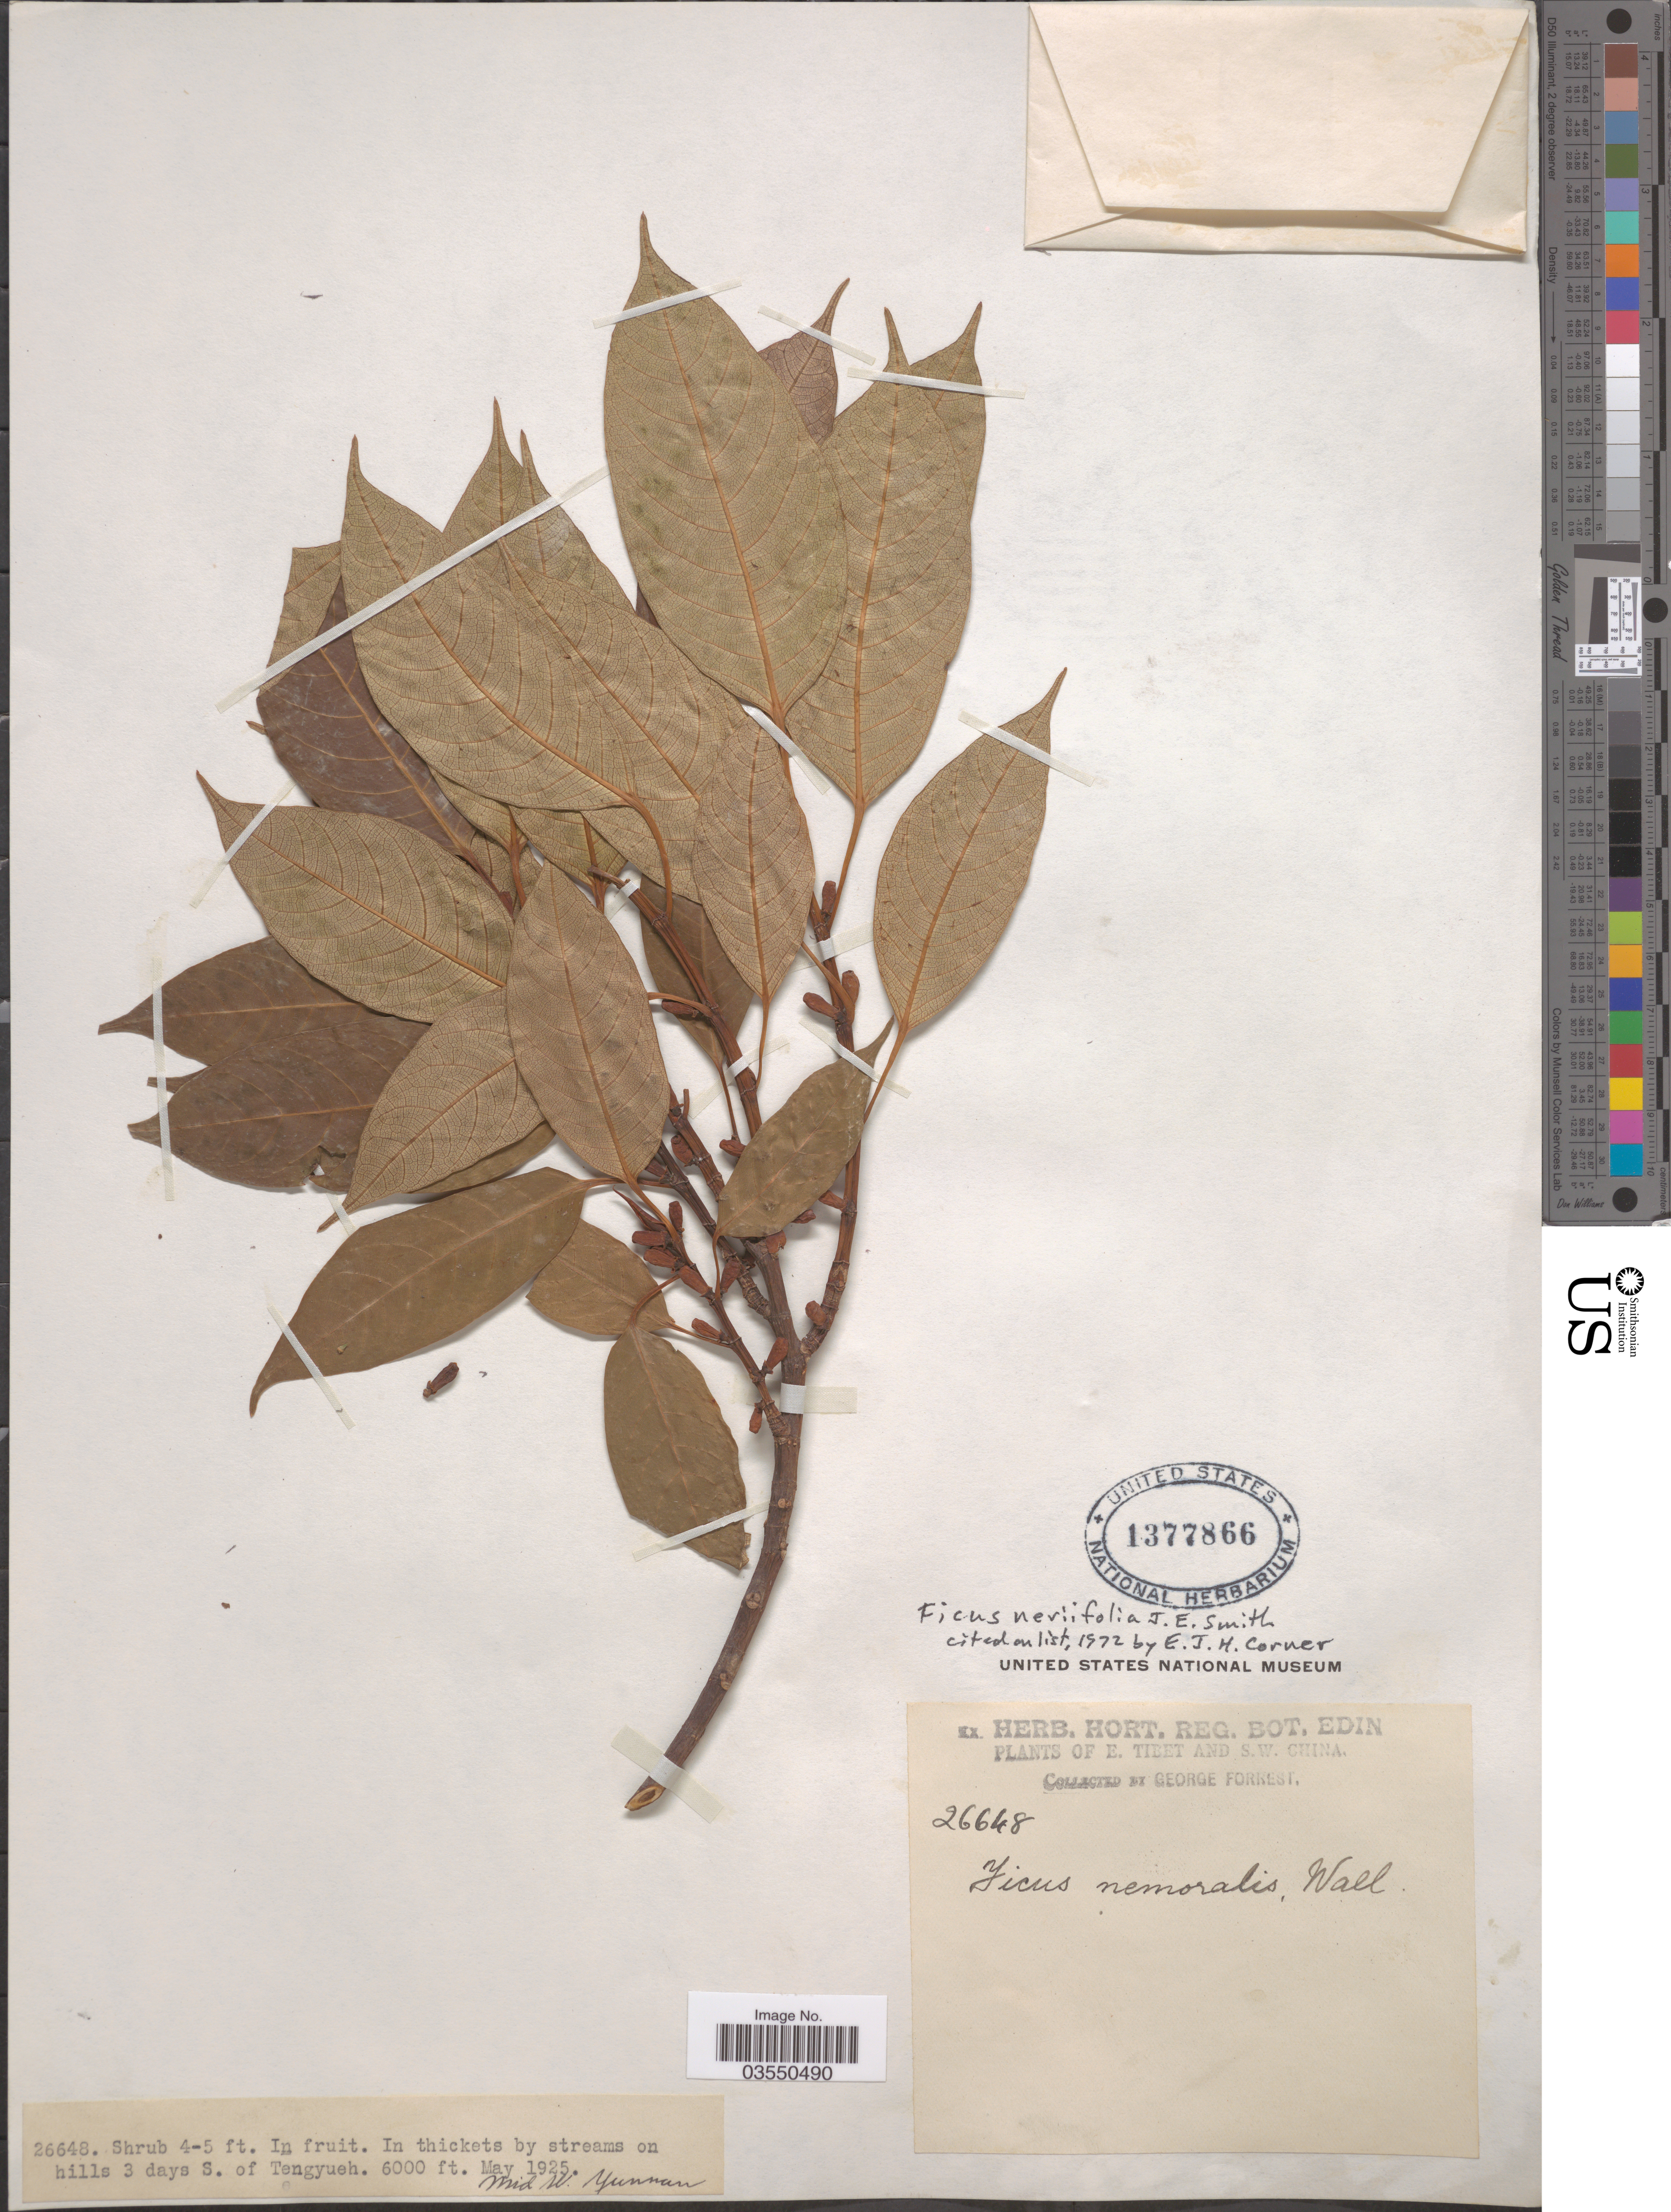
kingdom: Plantae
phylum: Tracheophyta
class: Magnoliopsida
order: Rosales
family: Moraceae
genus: Ficus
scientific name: Ficus neriifolia var. neriifolia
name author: Sm.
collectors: G. Forrest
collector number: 26648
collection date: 1925-05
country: China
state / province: Yunnan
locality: S. W. China. In thickets by streams on hills 3 days S. of Tengyueh. Mid W. Yunnan.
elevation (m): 1829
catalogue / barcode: US 1377866